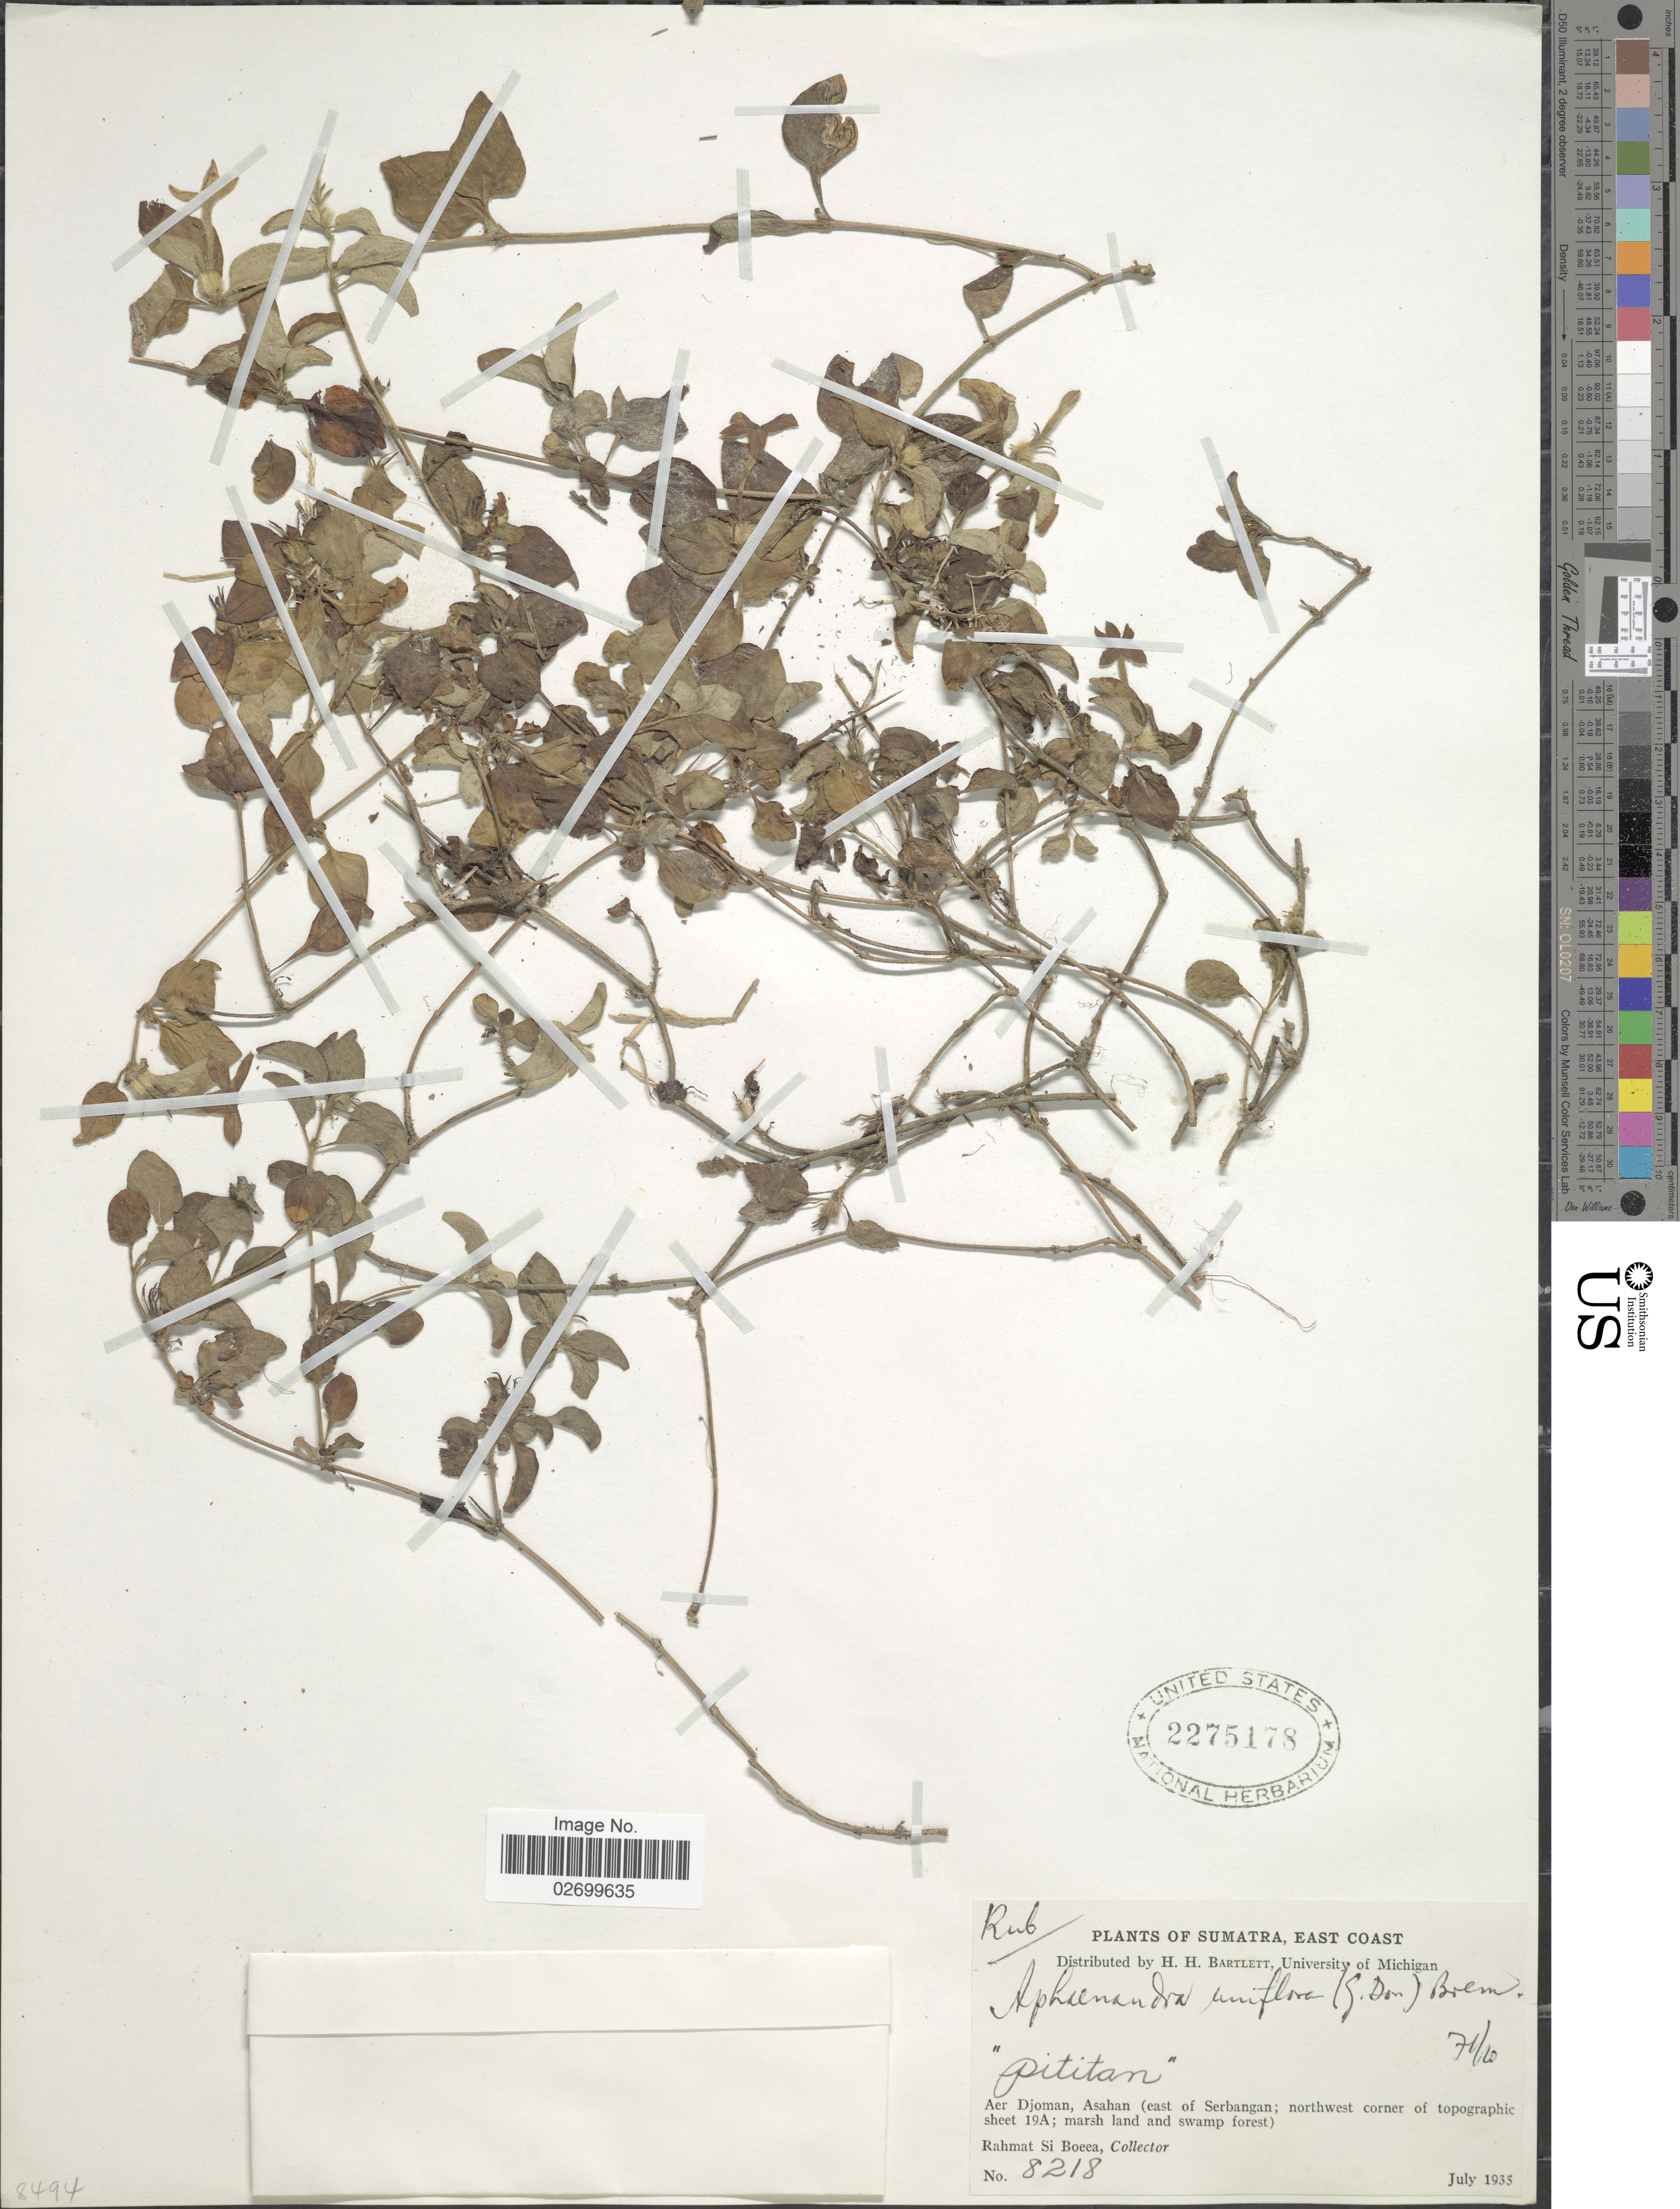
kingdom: Plantae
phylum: Tracheophyta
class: Magnoliopsida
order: Gentianales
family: Rubiaceae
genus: Aphaenandra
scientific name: Aphaenandra uniflora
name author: (Wall. ex G. Don) Bremek.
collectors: Rahmat Si Boeea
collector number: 8218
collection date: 1935-07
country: Indonesia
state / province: Sumatra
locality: East Coast, Aer Djoman, Asahan (east of Serbangan; northwest corner of topographic sheet 19A; marsh land and swamp forest).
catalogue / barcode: US 2275178